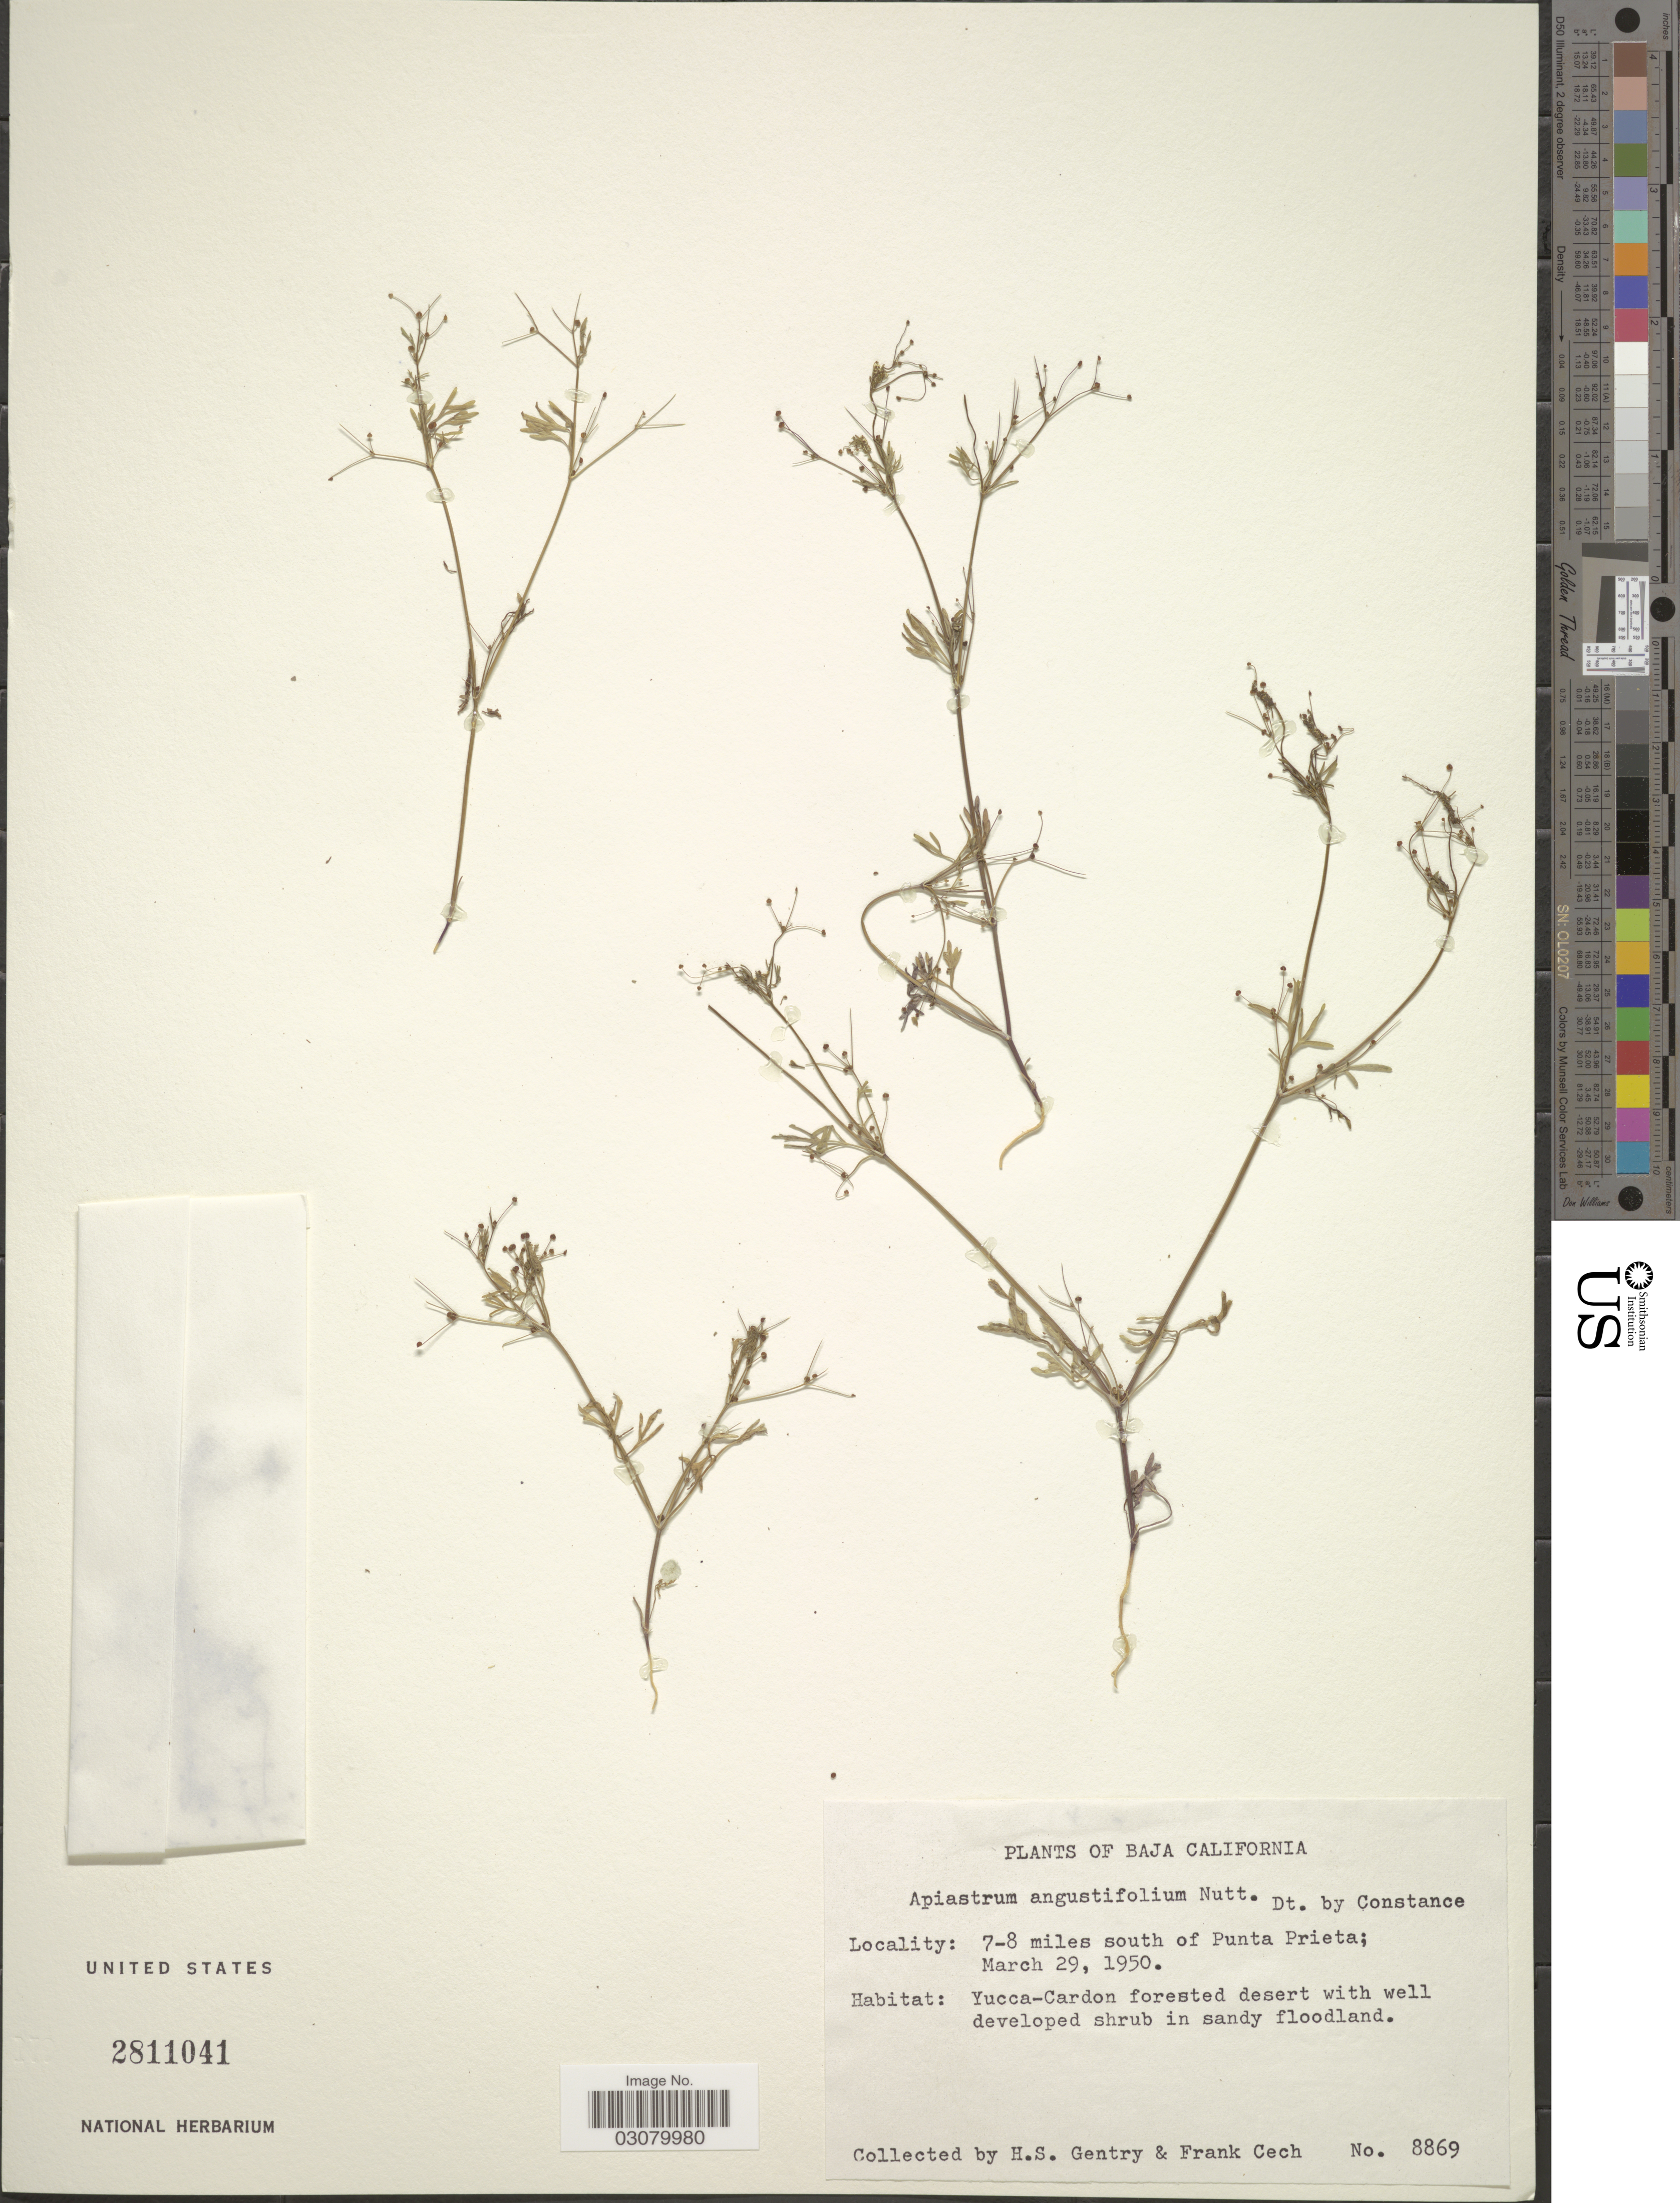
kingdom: Plantae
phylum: Tracheophyta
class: Magnoliopsida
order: Apiales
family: Apiaceae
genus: Apiastrum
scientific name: Apiastrum angustifolium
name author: Nutt.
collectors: H. S. Gentry & F. Cech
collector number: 8869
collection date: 1950-03-29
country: Mexico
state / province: Baja California Norte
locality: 7-8 miles south of Punta Prieta.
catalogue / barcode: US 2811041